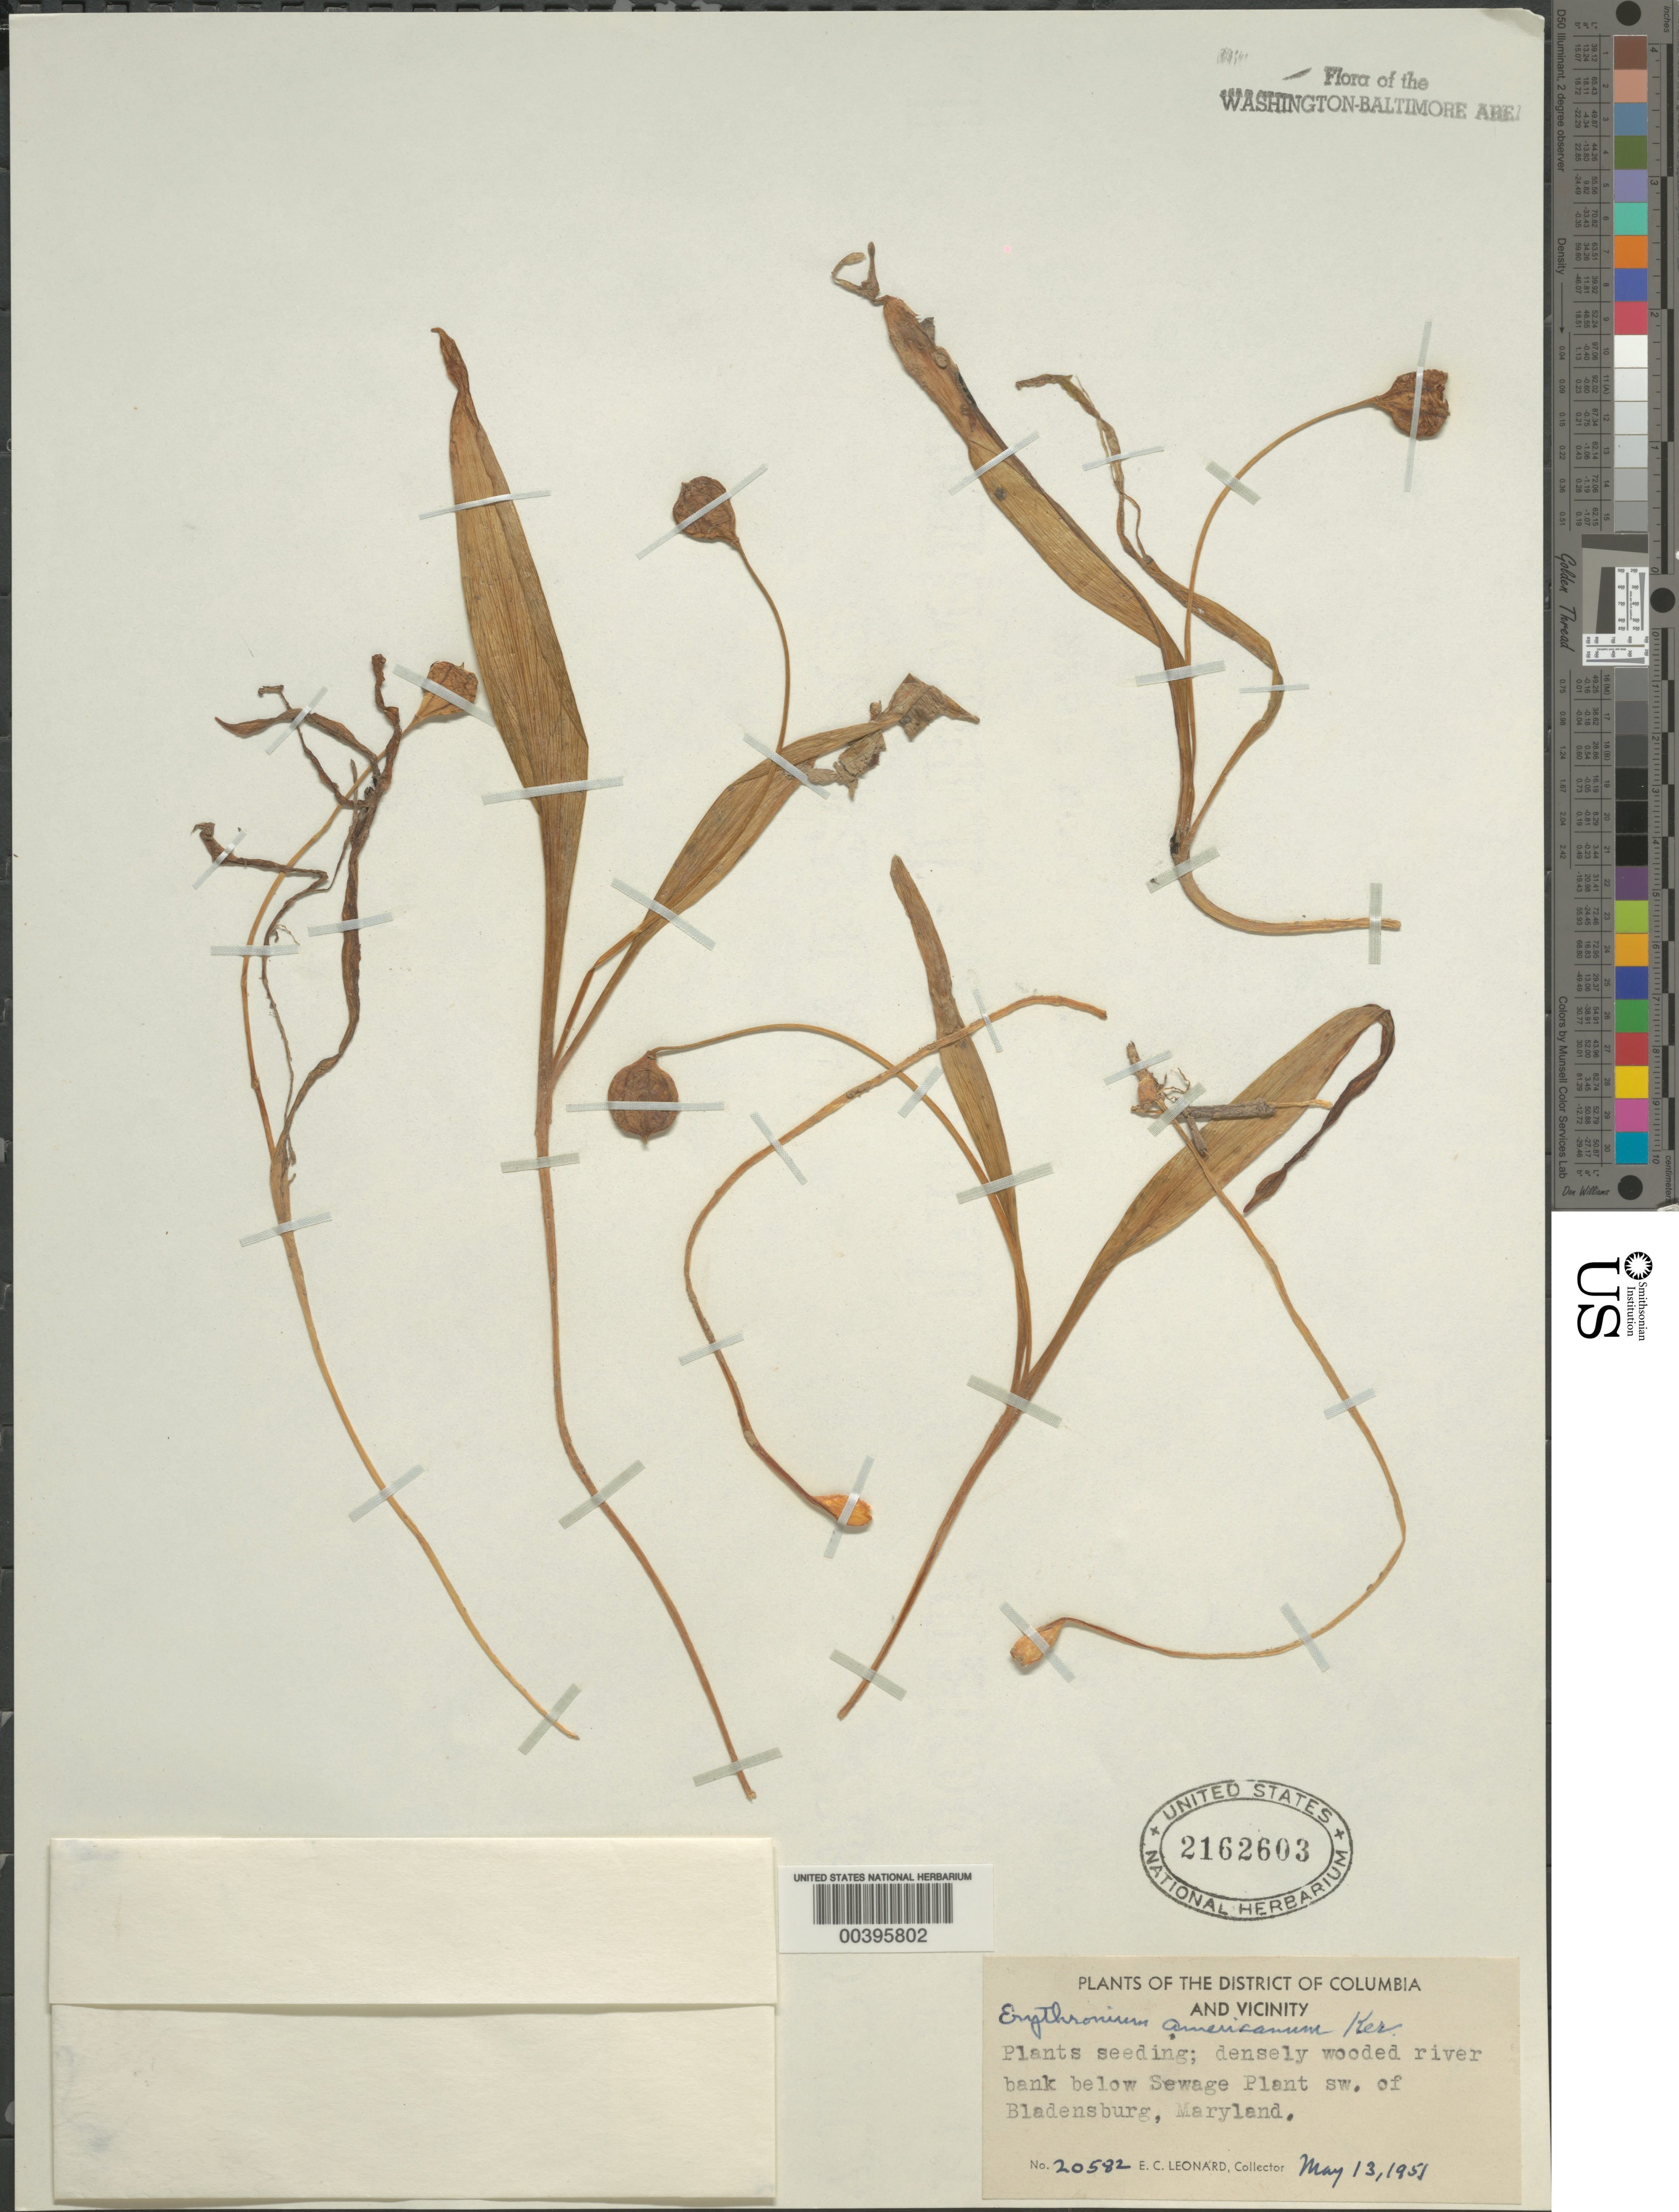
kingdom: Plantae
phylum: Tracheophyta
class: Liliopsida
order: Liliales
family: Liliaceae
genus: Erythronium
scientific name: Erythronium americanum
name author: Ker Gawl.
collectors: H. A. Allard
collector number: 8470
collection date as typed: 27 Apr 1941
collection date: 1941-04-27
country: United States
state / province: Virginia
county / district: Prince William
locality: Broad Run, below Beverley Mill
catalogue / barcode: US 1813603